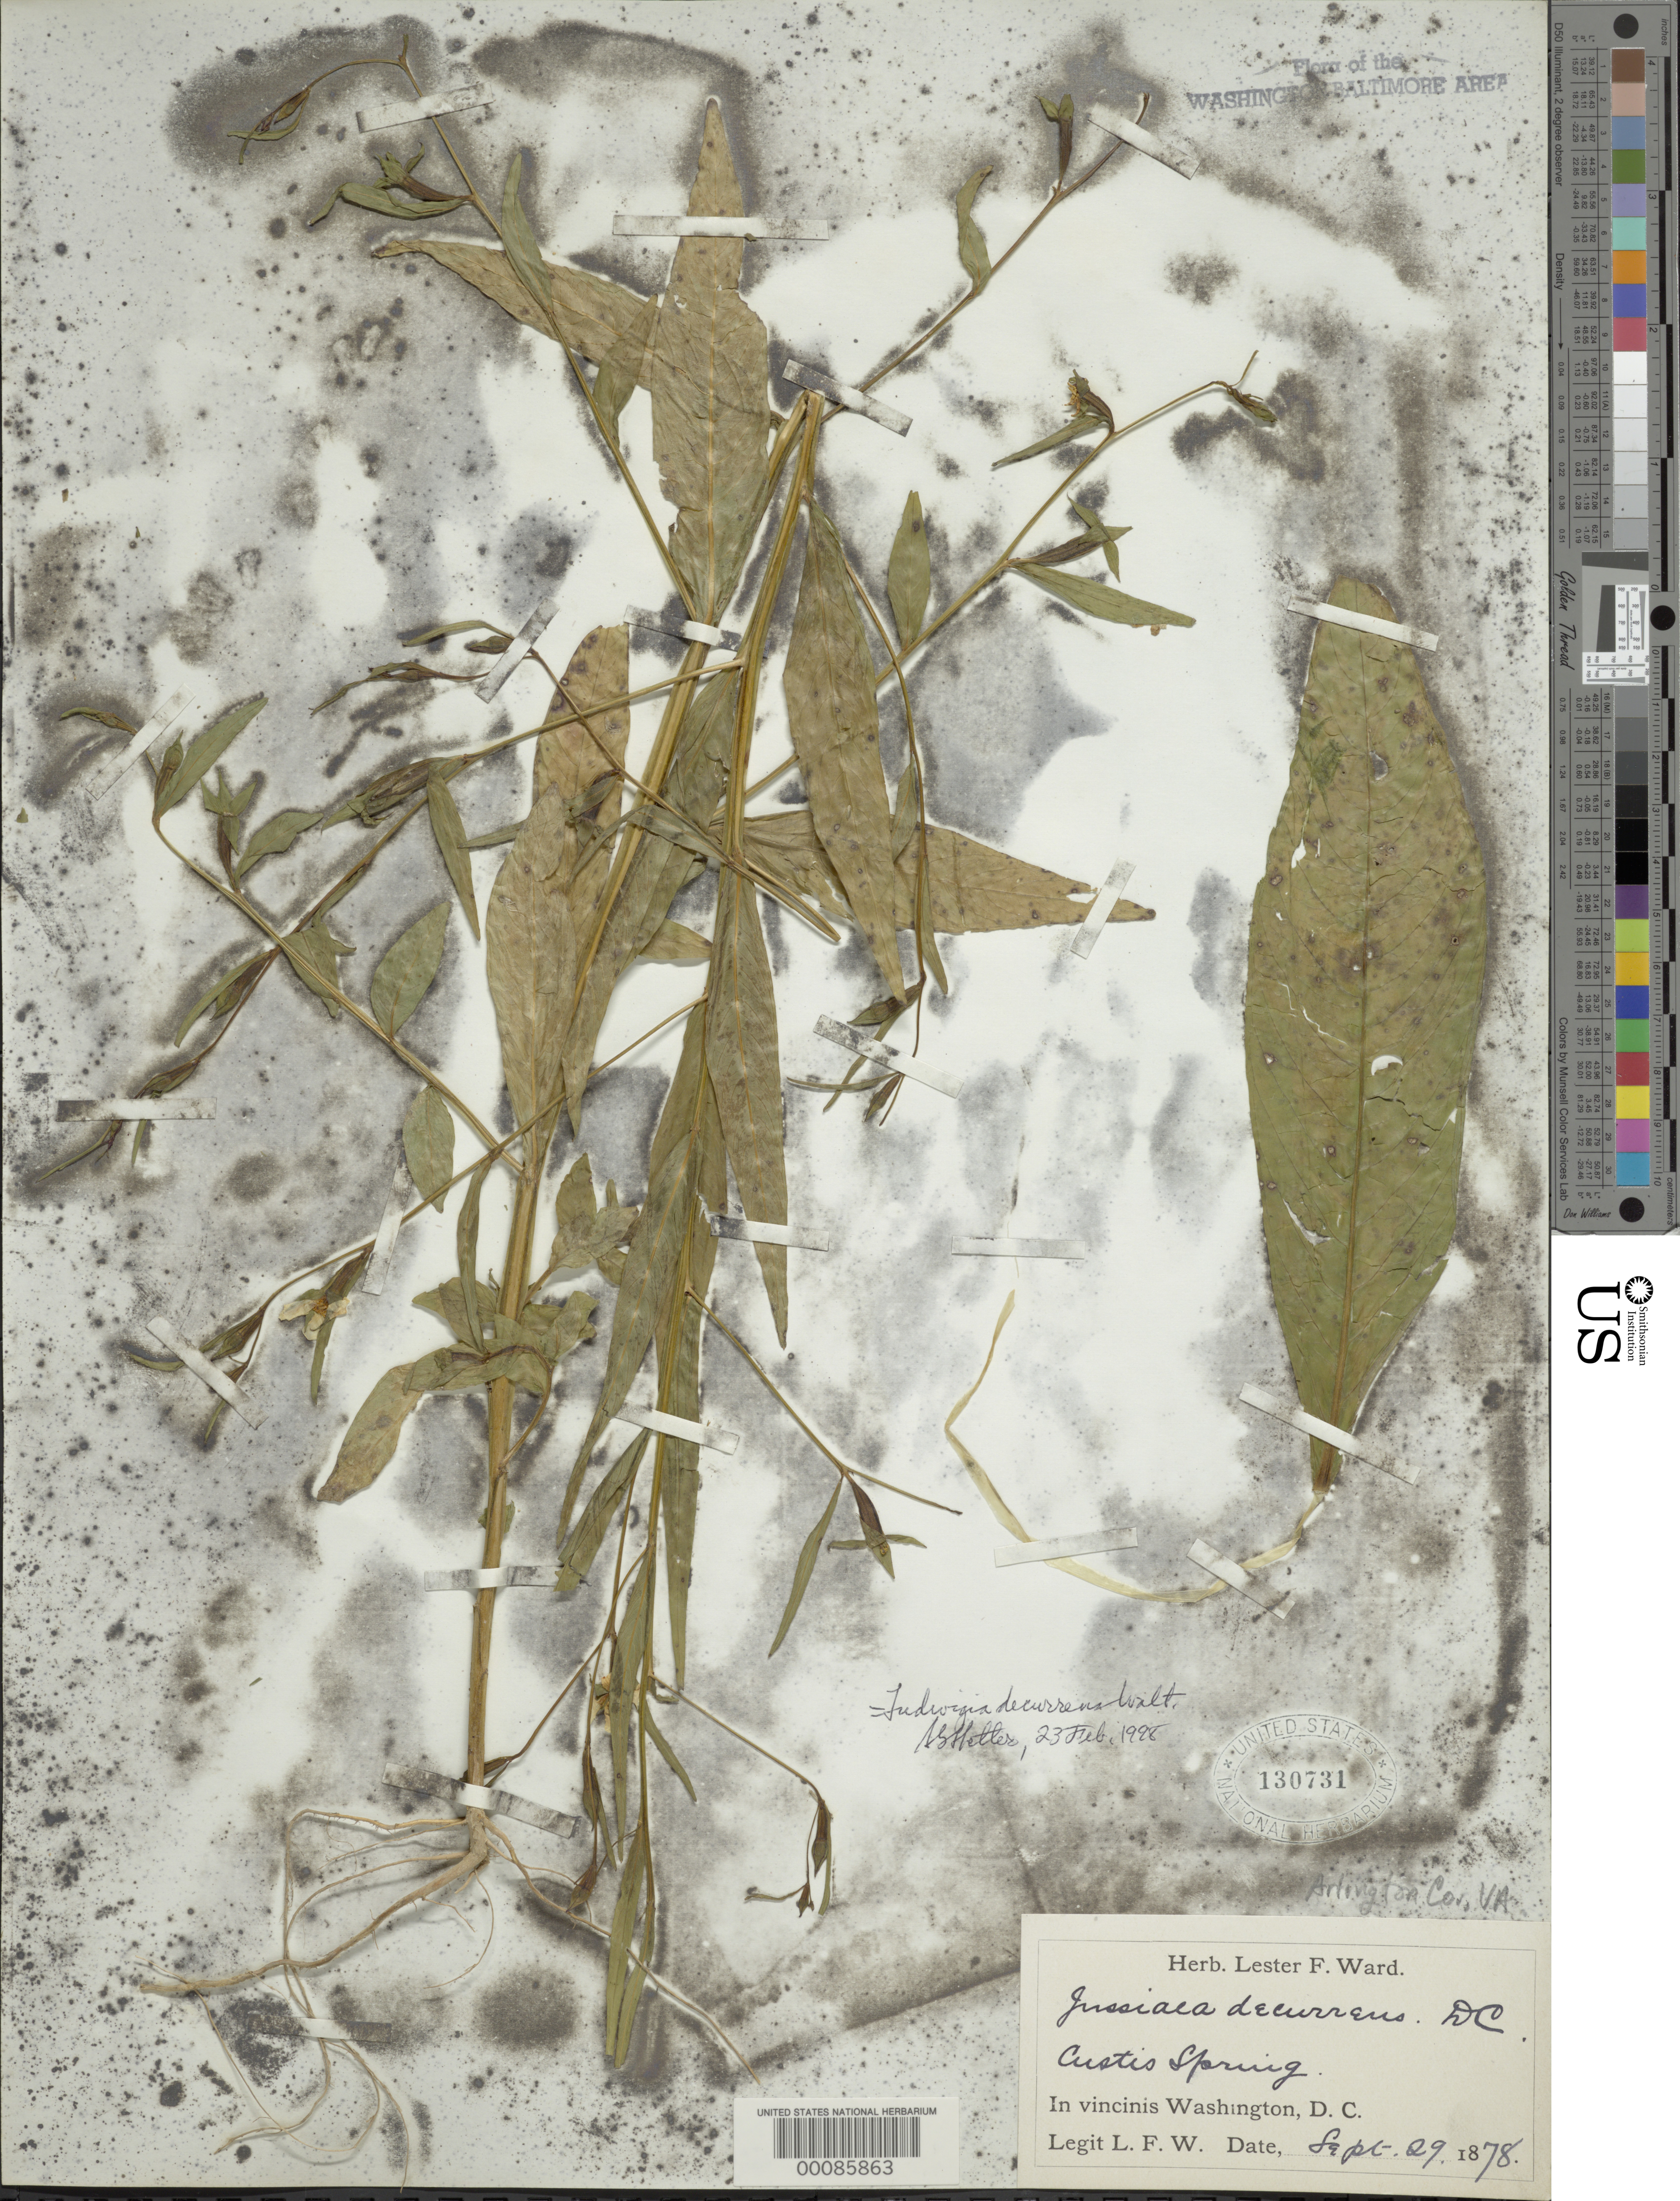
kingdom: Plantae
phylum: Tracheophyta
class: Magnoliopsida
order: Myrtales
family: Onagraceae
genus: Ludwigia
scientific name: Ludwigia decurrens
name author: Walter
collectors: L. F. Ward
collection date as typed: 29 Sep 1878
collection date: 1878-09-29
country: United States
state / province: Virginia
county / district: Arlington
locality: Custis Spring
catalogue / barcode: US 130731